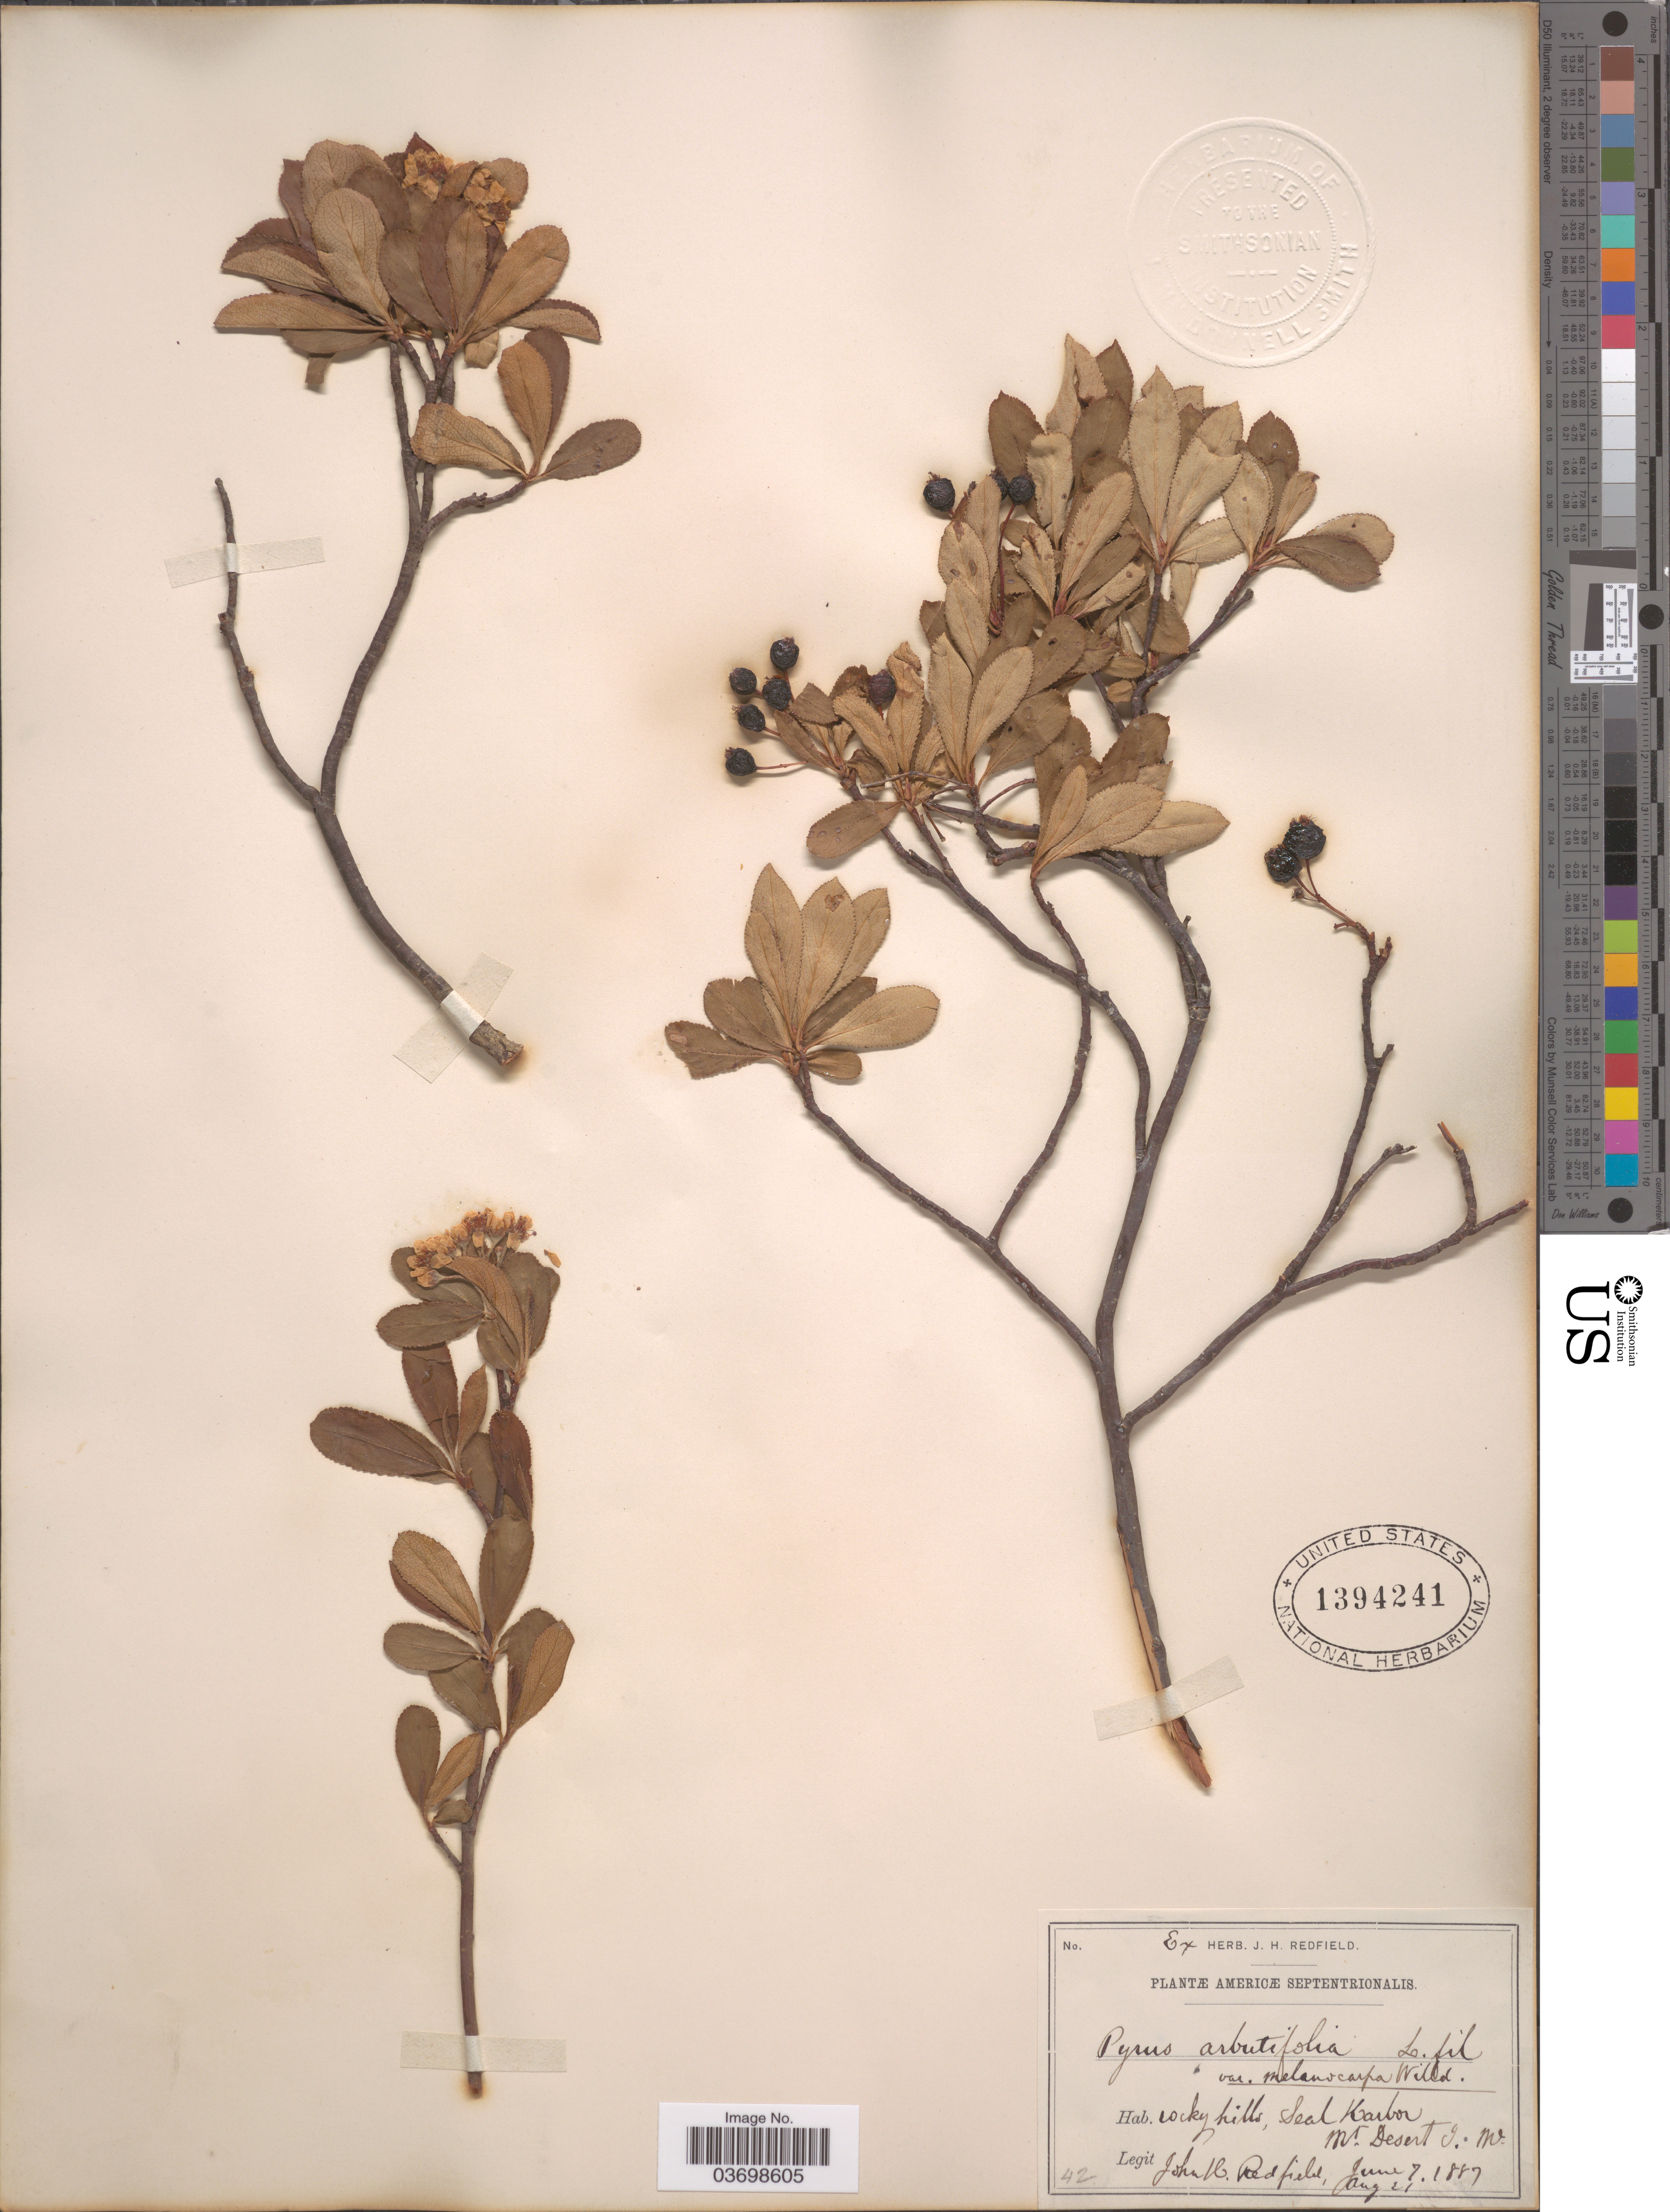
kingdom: Plantae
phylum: Tracheophyta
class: Magnoliopsida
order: Rosales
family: Rosaceae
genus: Aronia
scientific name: Aronia melanocarpa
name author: (Michx.) Elliott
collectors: J. Redfield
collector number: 42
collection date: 1887-06-07/1887-08-21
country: United States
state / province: Maine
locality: Americæ Septentrionalis. Rocky hills, Seal Harbor. Mt. Desert I.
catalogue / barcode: US 1394241